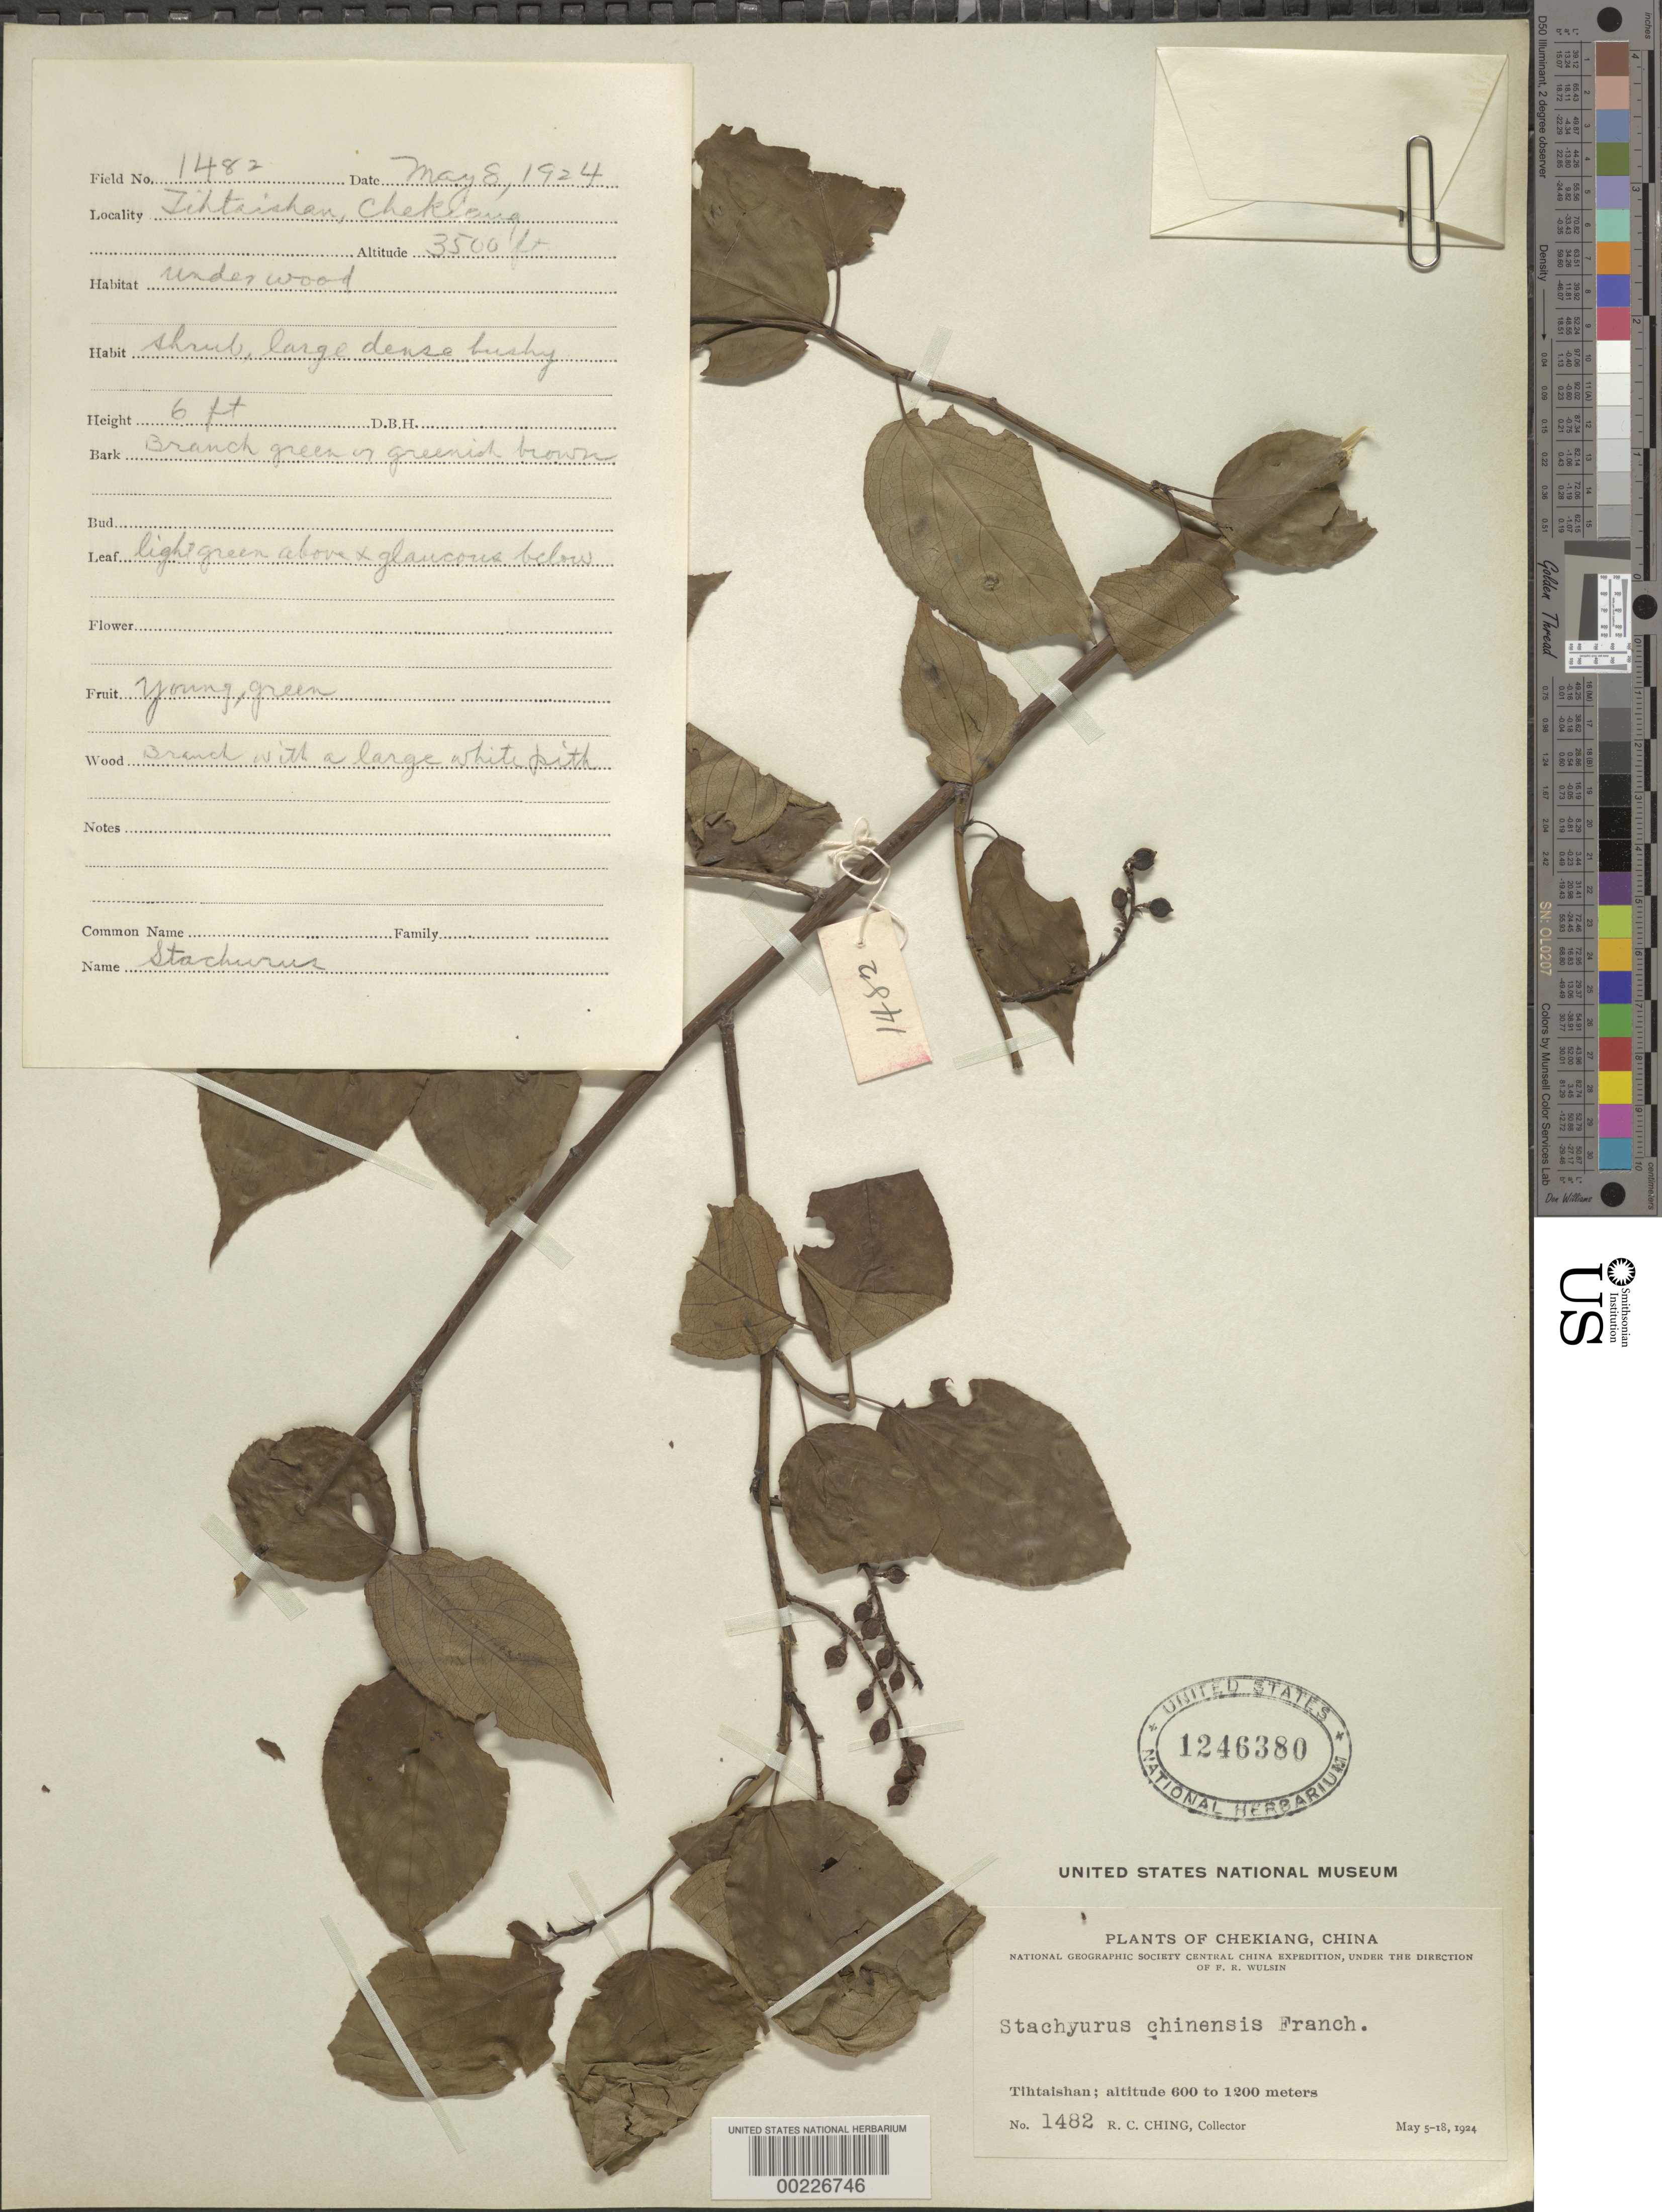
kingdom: Plantae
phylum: Tracheophyta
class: Magnoliopsida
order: Crossosomatales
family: Stachyuraceae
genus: Stachyurus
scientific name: Stachyurus chinensis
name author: Franch.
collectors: R. C. Ching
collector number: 1482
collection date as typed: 05 May 1924 to 18 May 1924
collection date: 1924-05-05/1924-05-18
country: China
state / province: Zhejiang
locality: Tihtaishan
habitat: Underwood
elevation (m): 1067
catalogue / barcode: US 1246380